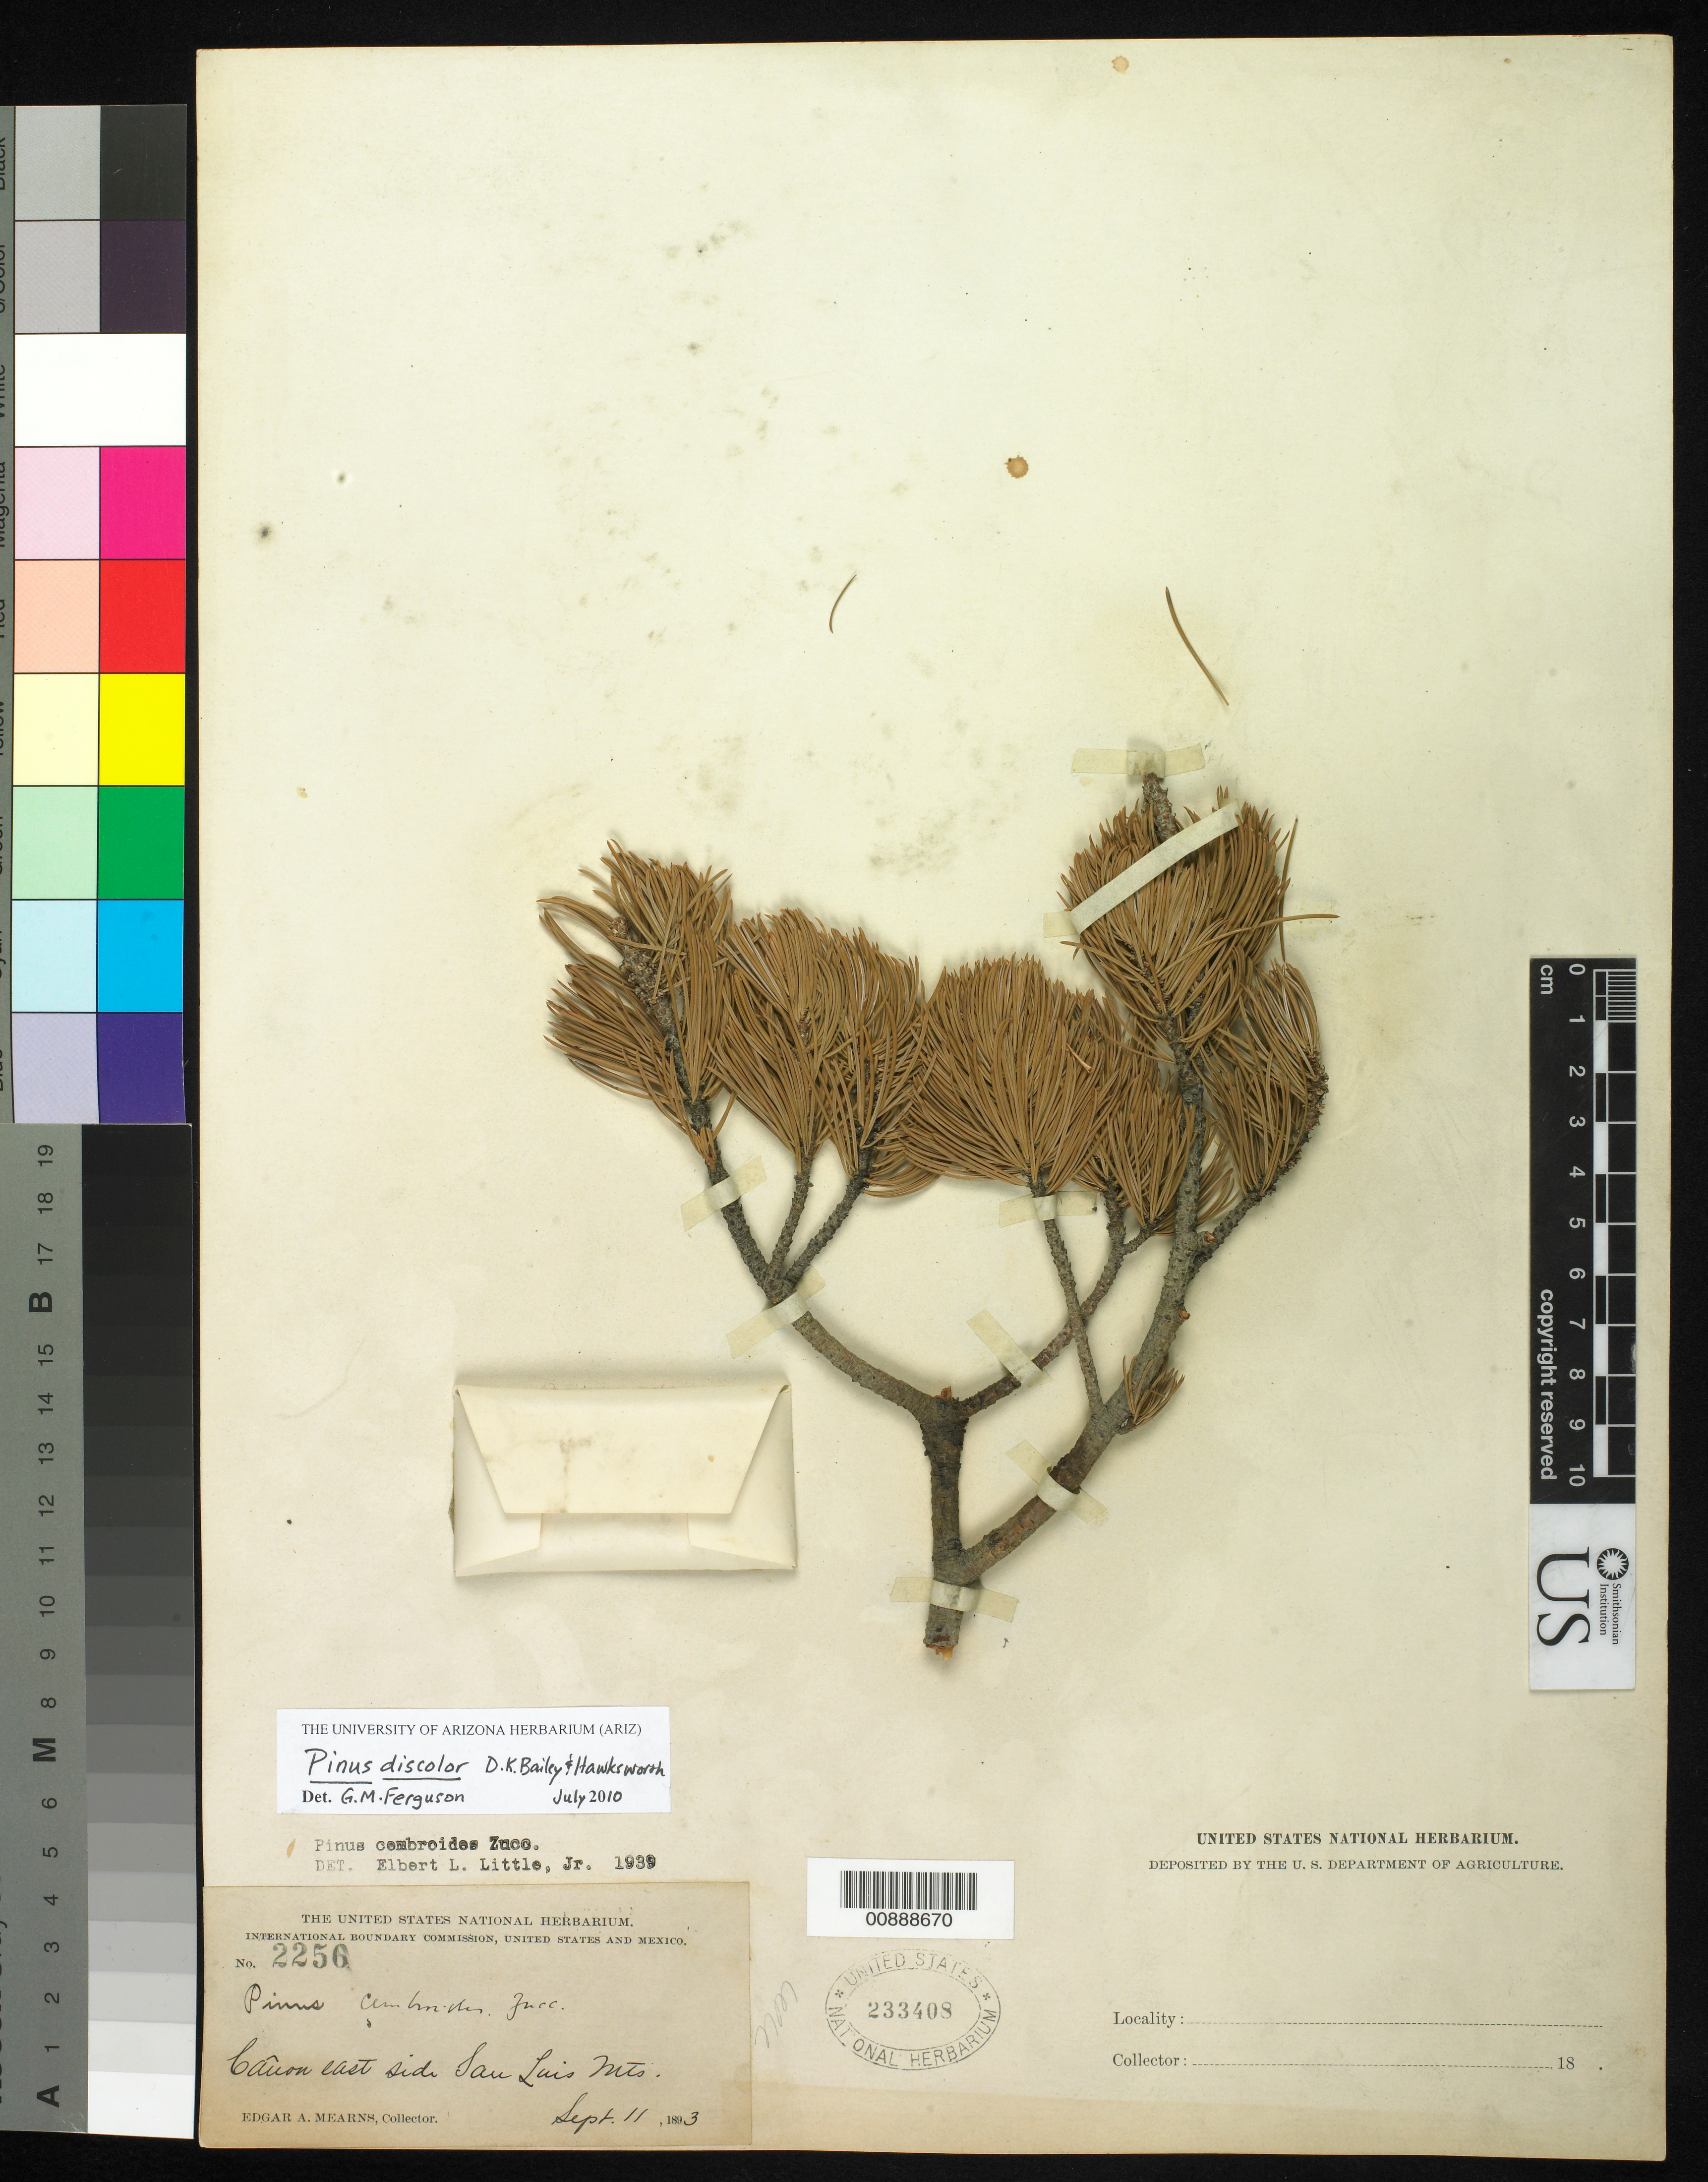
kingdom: Plantae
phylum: Tracheophyta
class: Pinopsida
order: Pinales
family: Pinaceae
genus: Pinus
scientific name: Pinus discolor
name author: D.K. Bailey & Hawksw.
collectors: E. A. Mearns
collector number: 2256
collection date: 1893-09-11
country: Mexico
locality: Canon east side of San Luis Mts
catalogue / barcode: US 233408